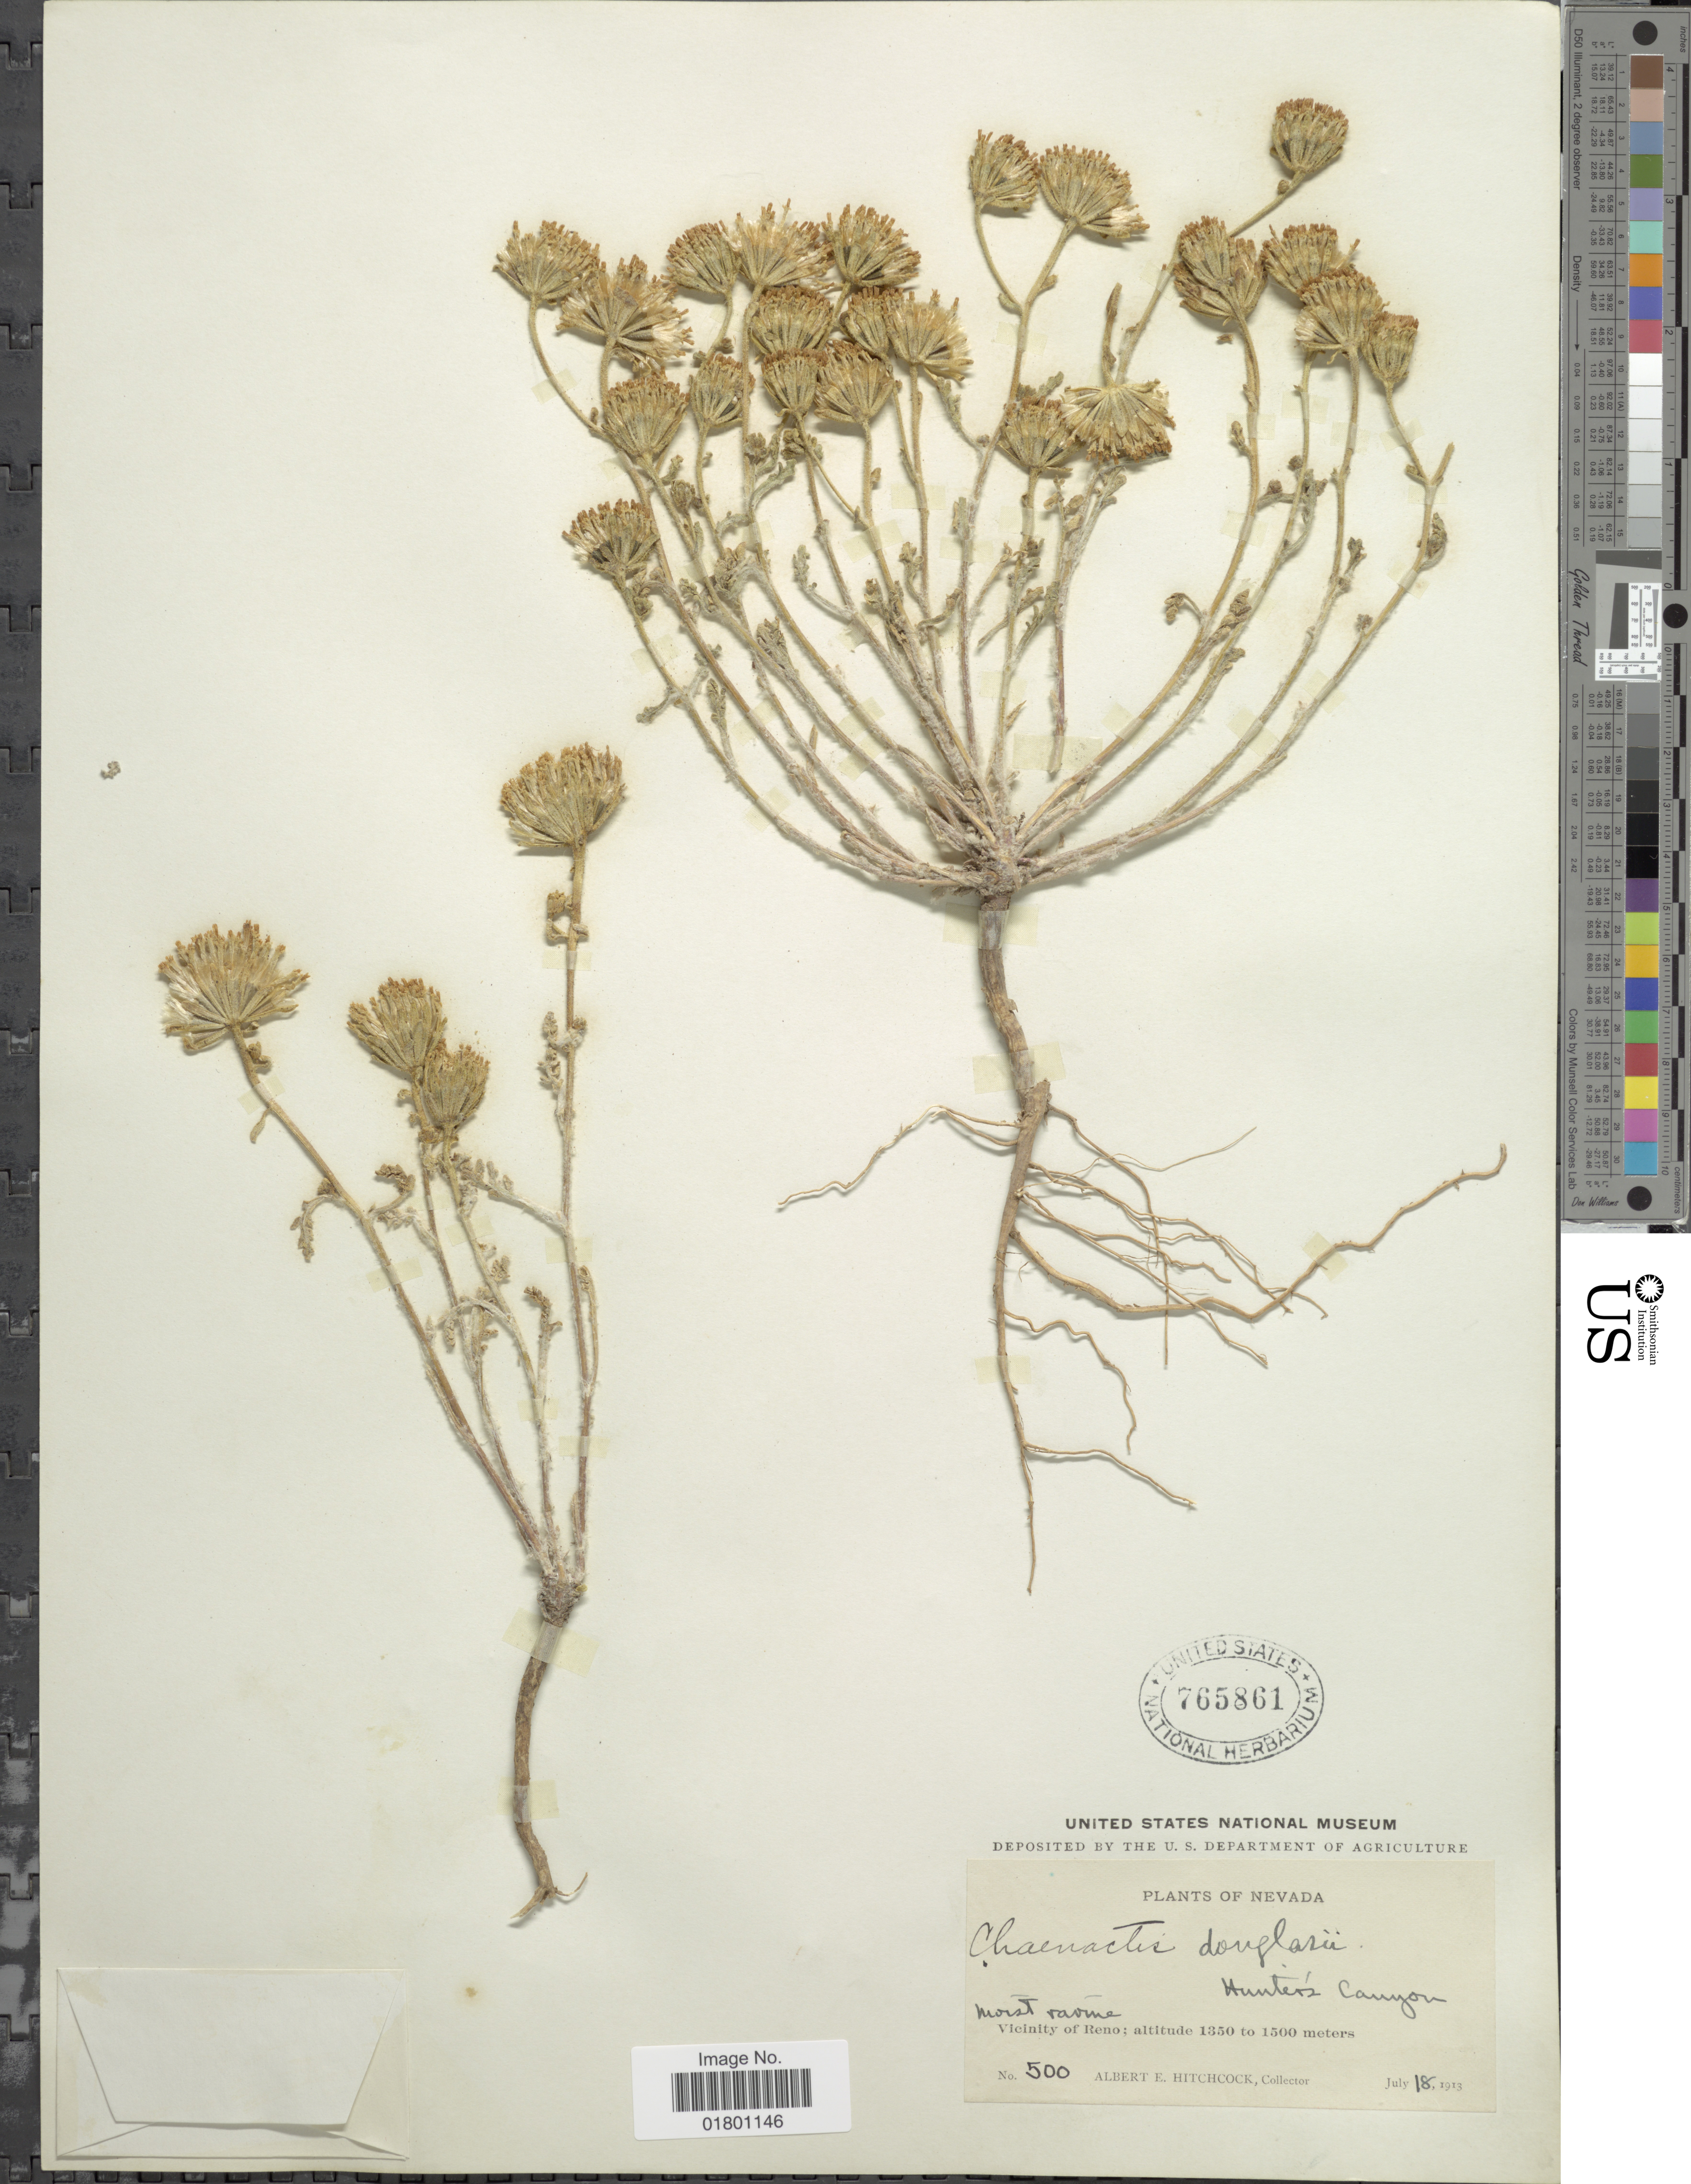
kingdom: Plantae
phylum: Tracheophyta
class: Magnoliopsida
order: Asterales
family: Asteraceae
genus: Chaenactis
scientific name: Chaenactis douglasii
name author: Hook. & Arn.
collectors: A. Hitchcock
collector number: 500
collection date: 1913-07-18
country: United States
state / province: Nevada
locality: Moist ravine, Vicinity of Reno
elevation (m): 1350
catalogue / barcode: US 765861